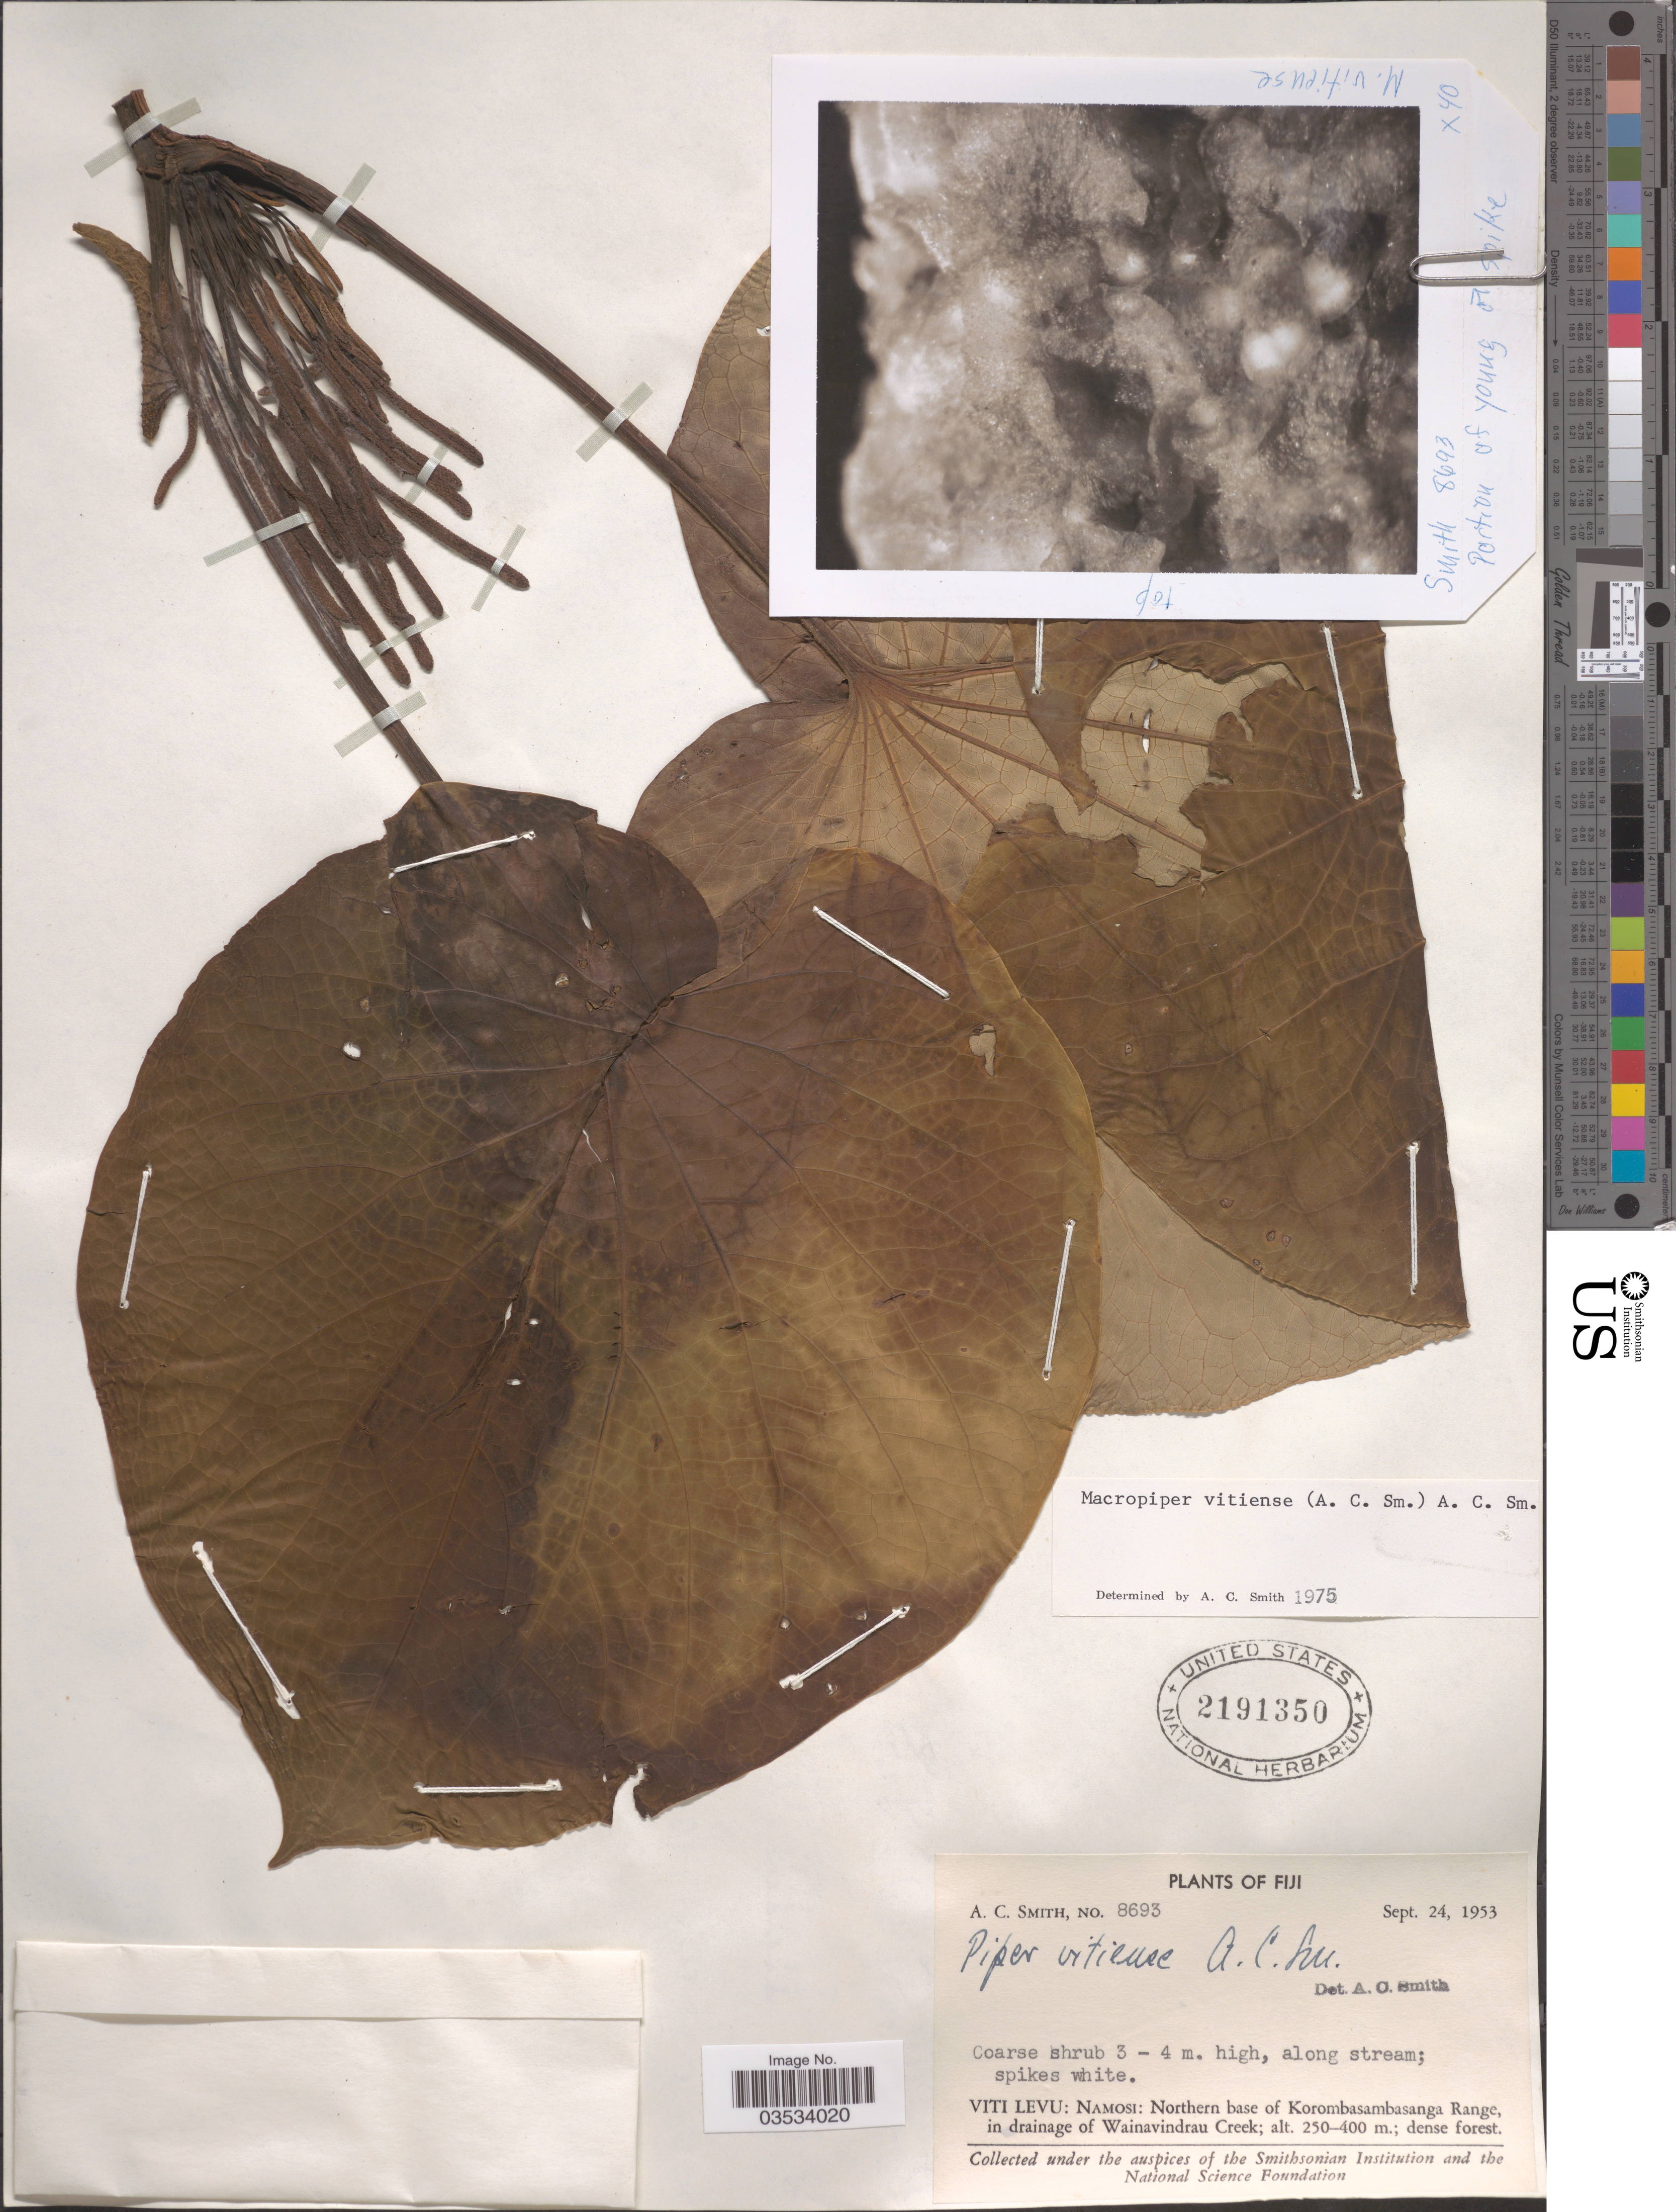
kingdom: Plantae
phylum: Tracheophyta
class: Magnoliopsida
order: Piperales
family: Piperaceae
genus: Piper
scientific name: Piper vitiense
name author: A.C. Sm.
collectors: A. C. Smith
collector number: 8693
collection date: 1953-09-24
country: Fiji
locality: Viti Levu: Namosi: Northern base of Korombasambasanga Range, in drainage of Wainavindrau Creek.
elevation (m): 250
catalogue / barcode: US 2191350